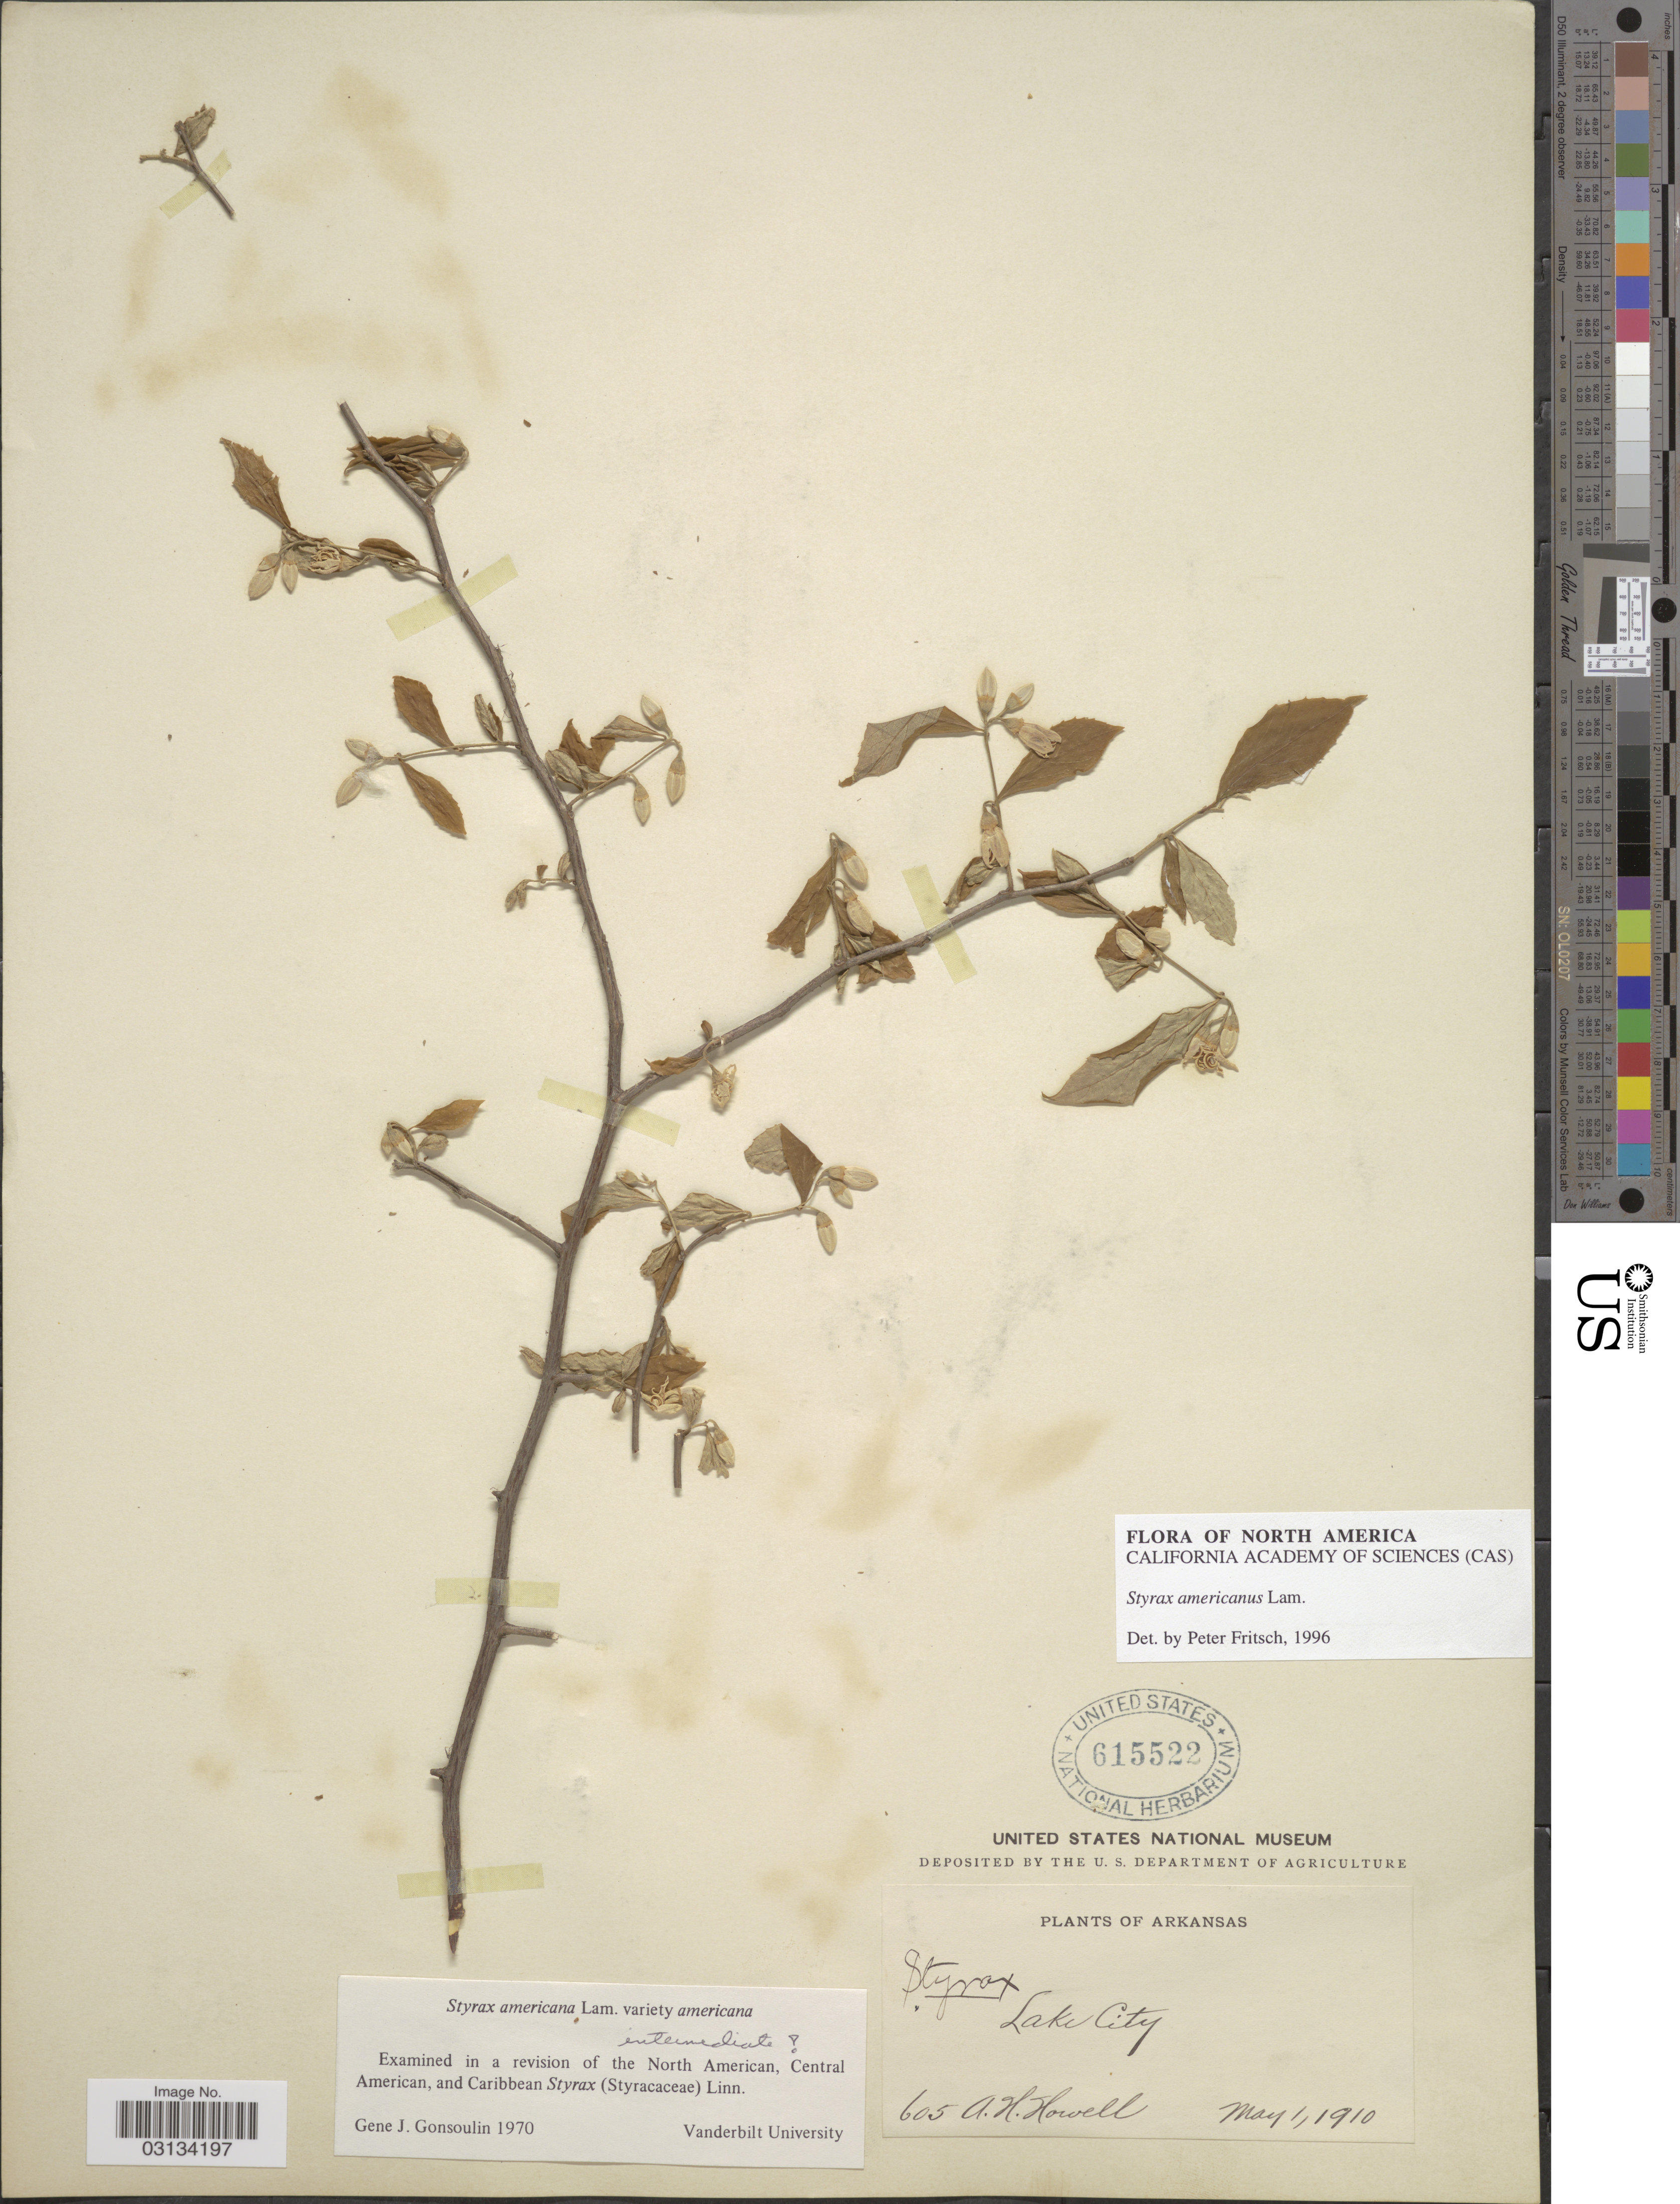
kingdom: Plantae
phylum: Tracheophyta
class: Magnoliopsida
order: Ericales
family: Styracaceae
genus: Styrax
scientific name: Styrax americanus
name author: Lam.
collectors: A. Howell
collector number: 605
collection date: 1910-05-01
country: United States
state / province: Arkansas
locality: Lake City.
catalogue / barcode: US 615522